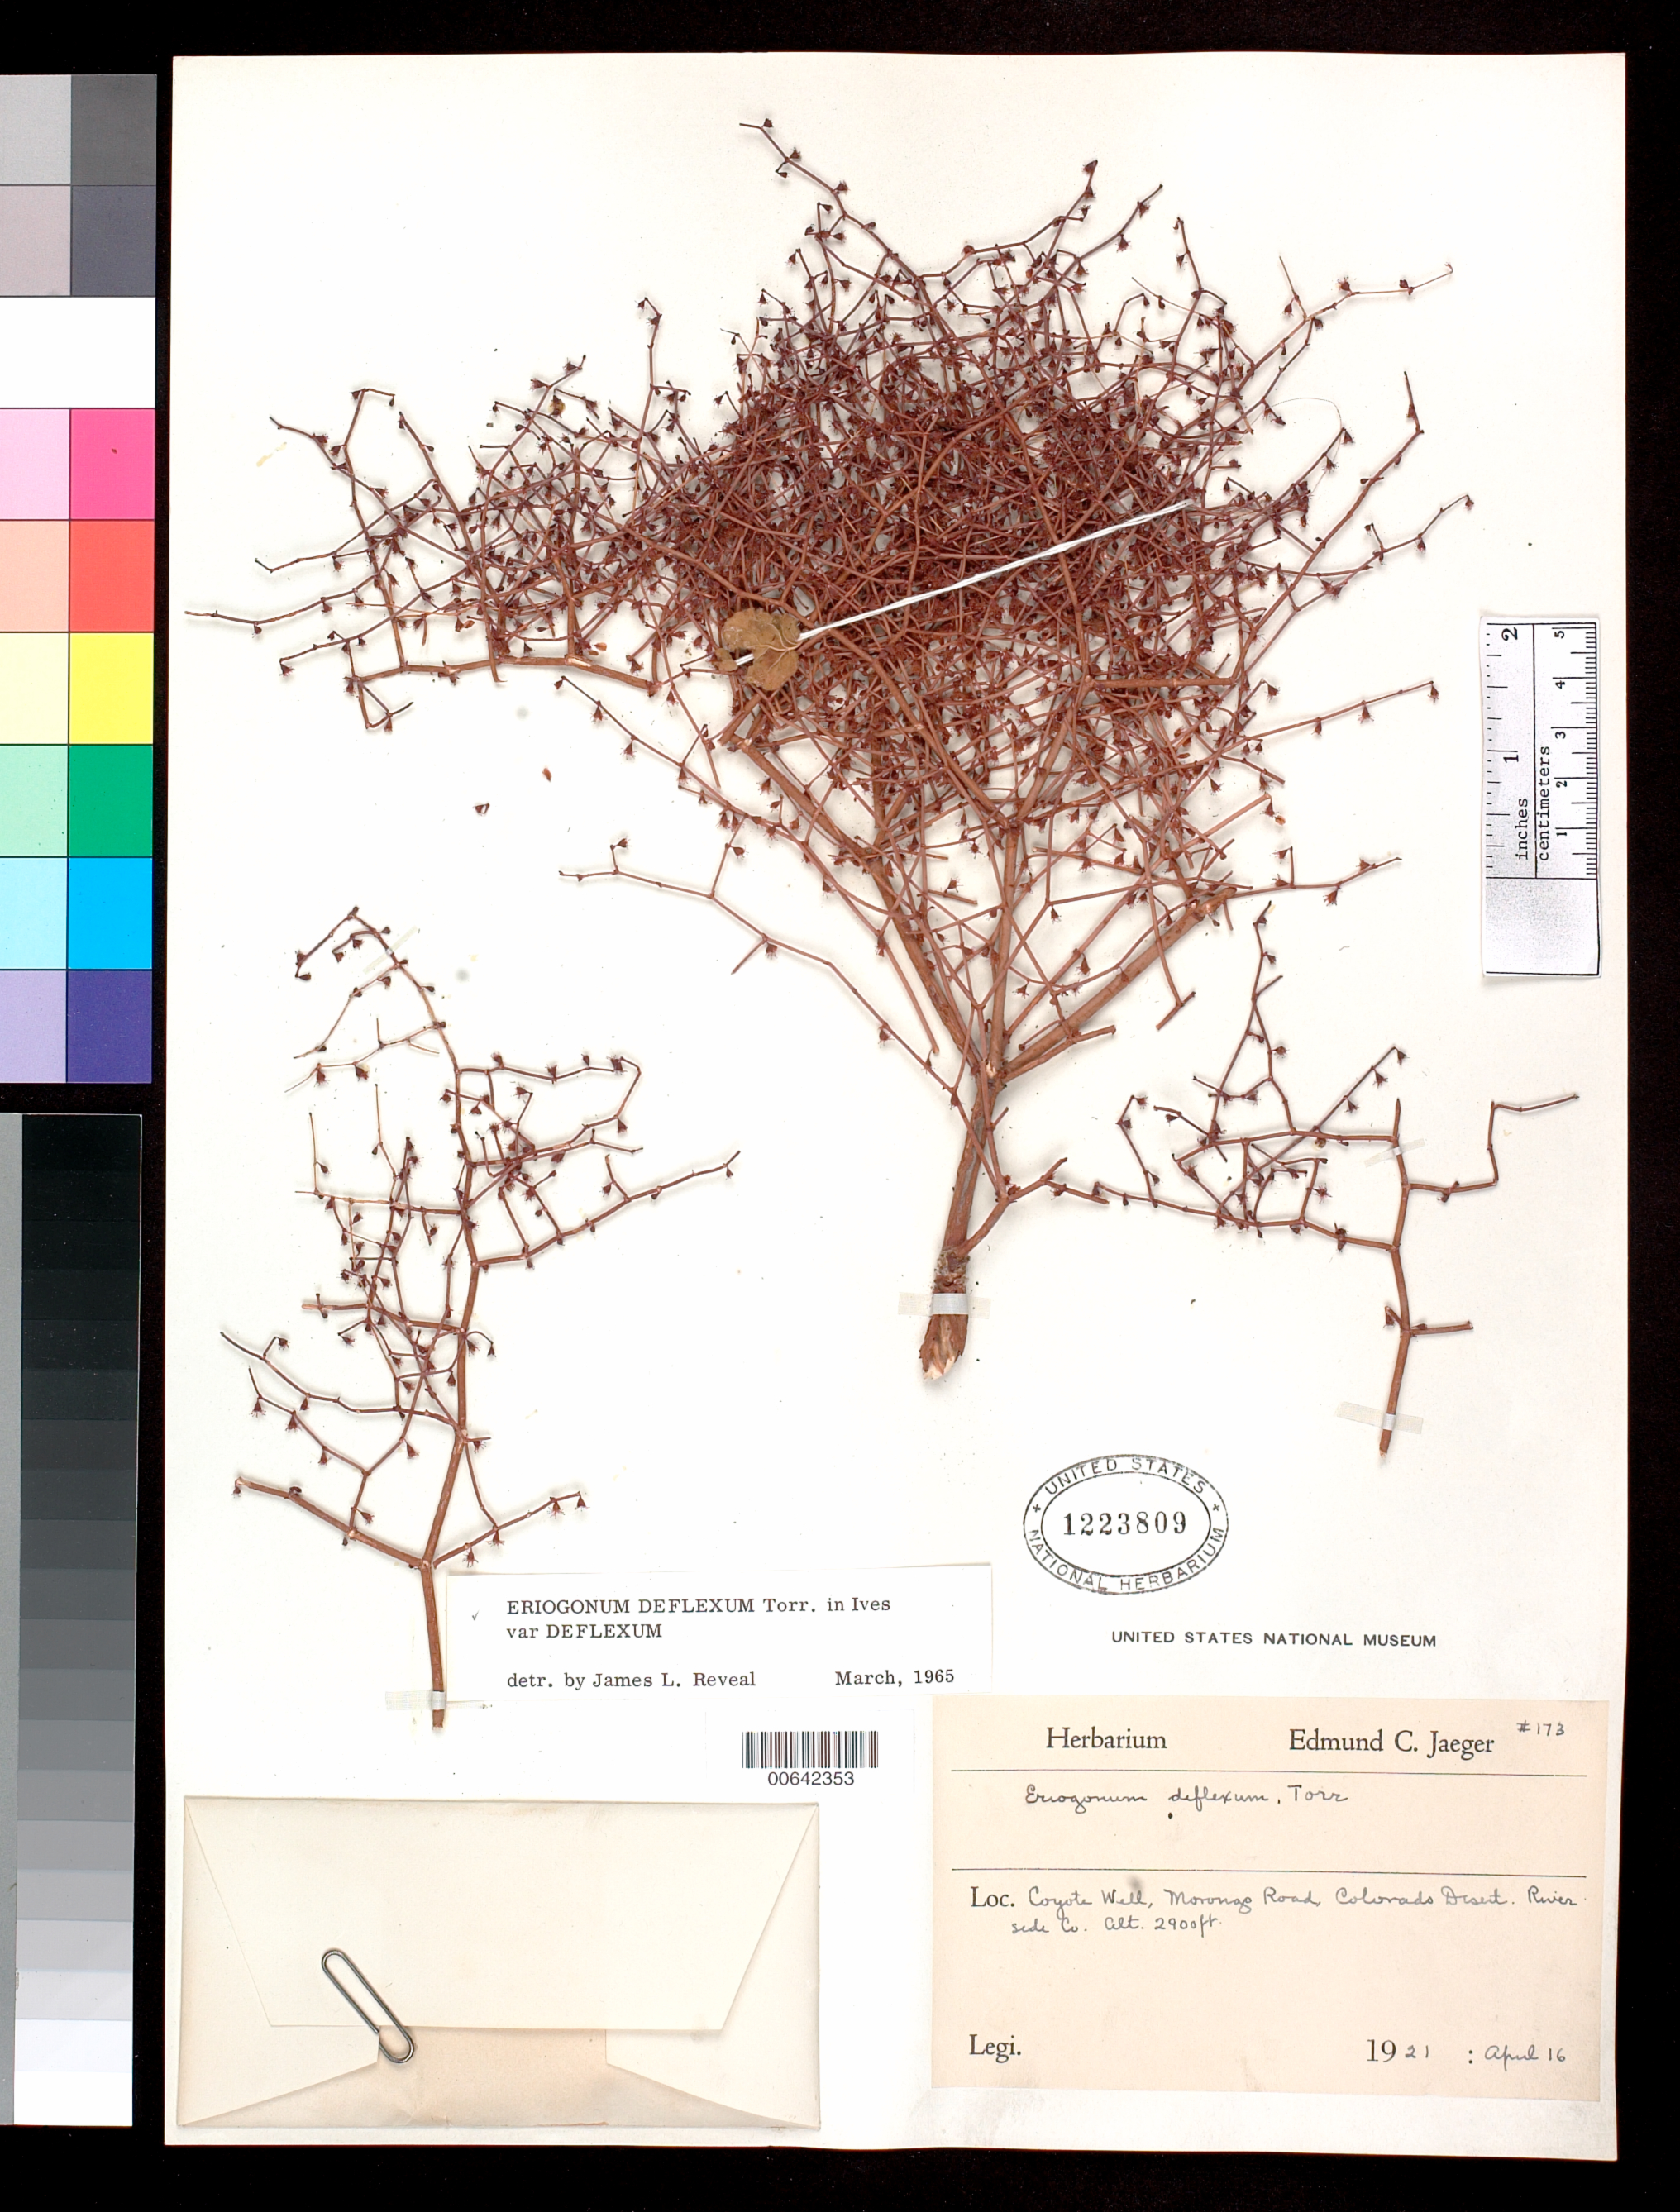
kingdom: Plantae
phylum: Tracheophyta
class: Magnoliopsida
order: Caryophyllales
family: Polygonaceae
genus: Eriogonum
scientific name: Eriogonum deflexum var. deflexum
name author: Torr. in Ives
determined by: Reveal, J. L.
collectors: E. Jaeger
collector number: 173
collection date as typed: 16 Apr 1921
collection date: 1921-04-16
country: United States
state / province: California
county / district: Riverside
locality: Coyote Well, Morongo Road, Colorado Desert.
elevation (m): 884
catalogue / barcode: US 1223809